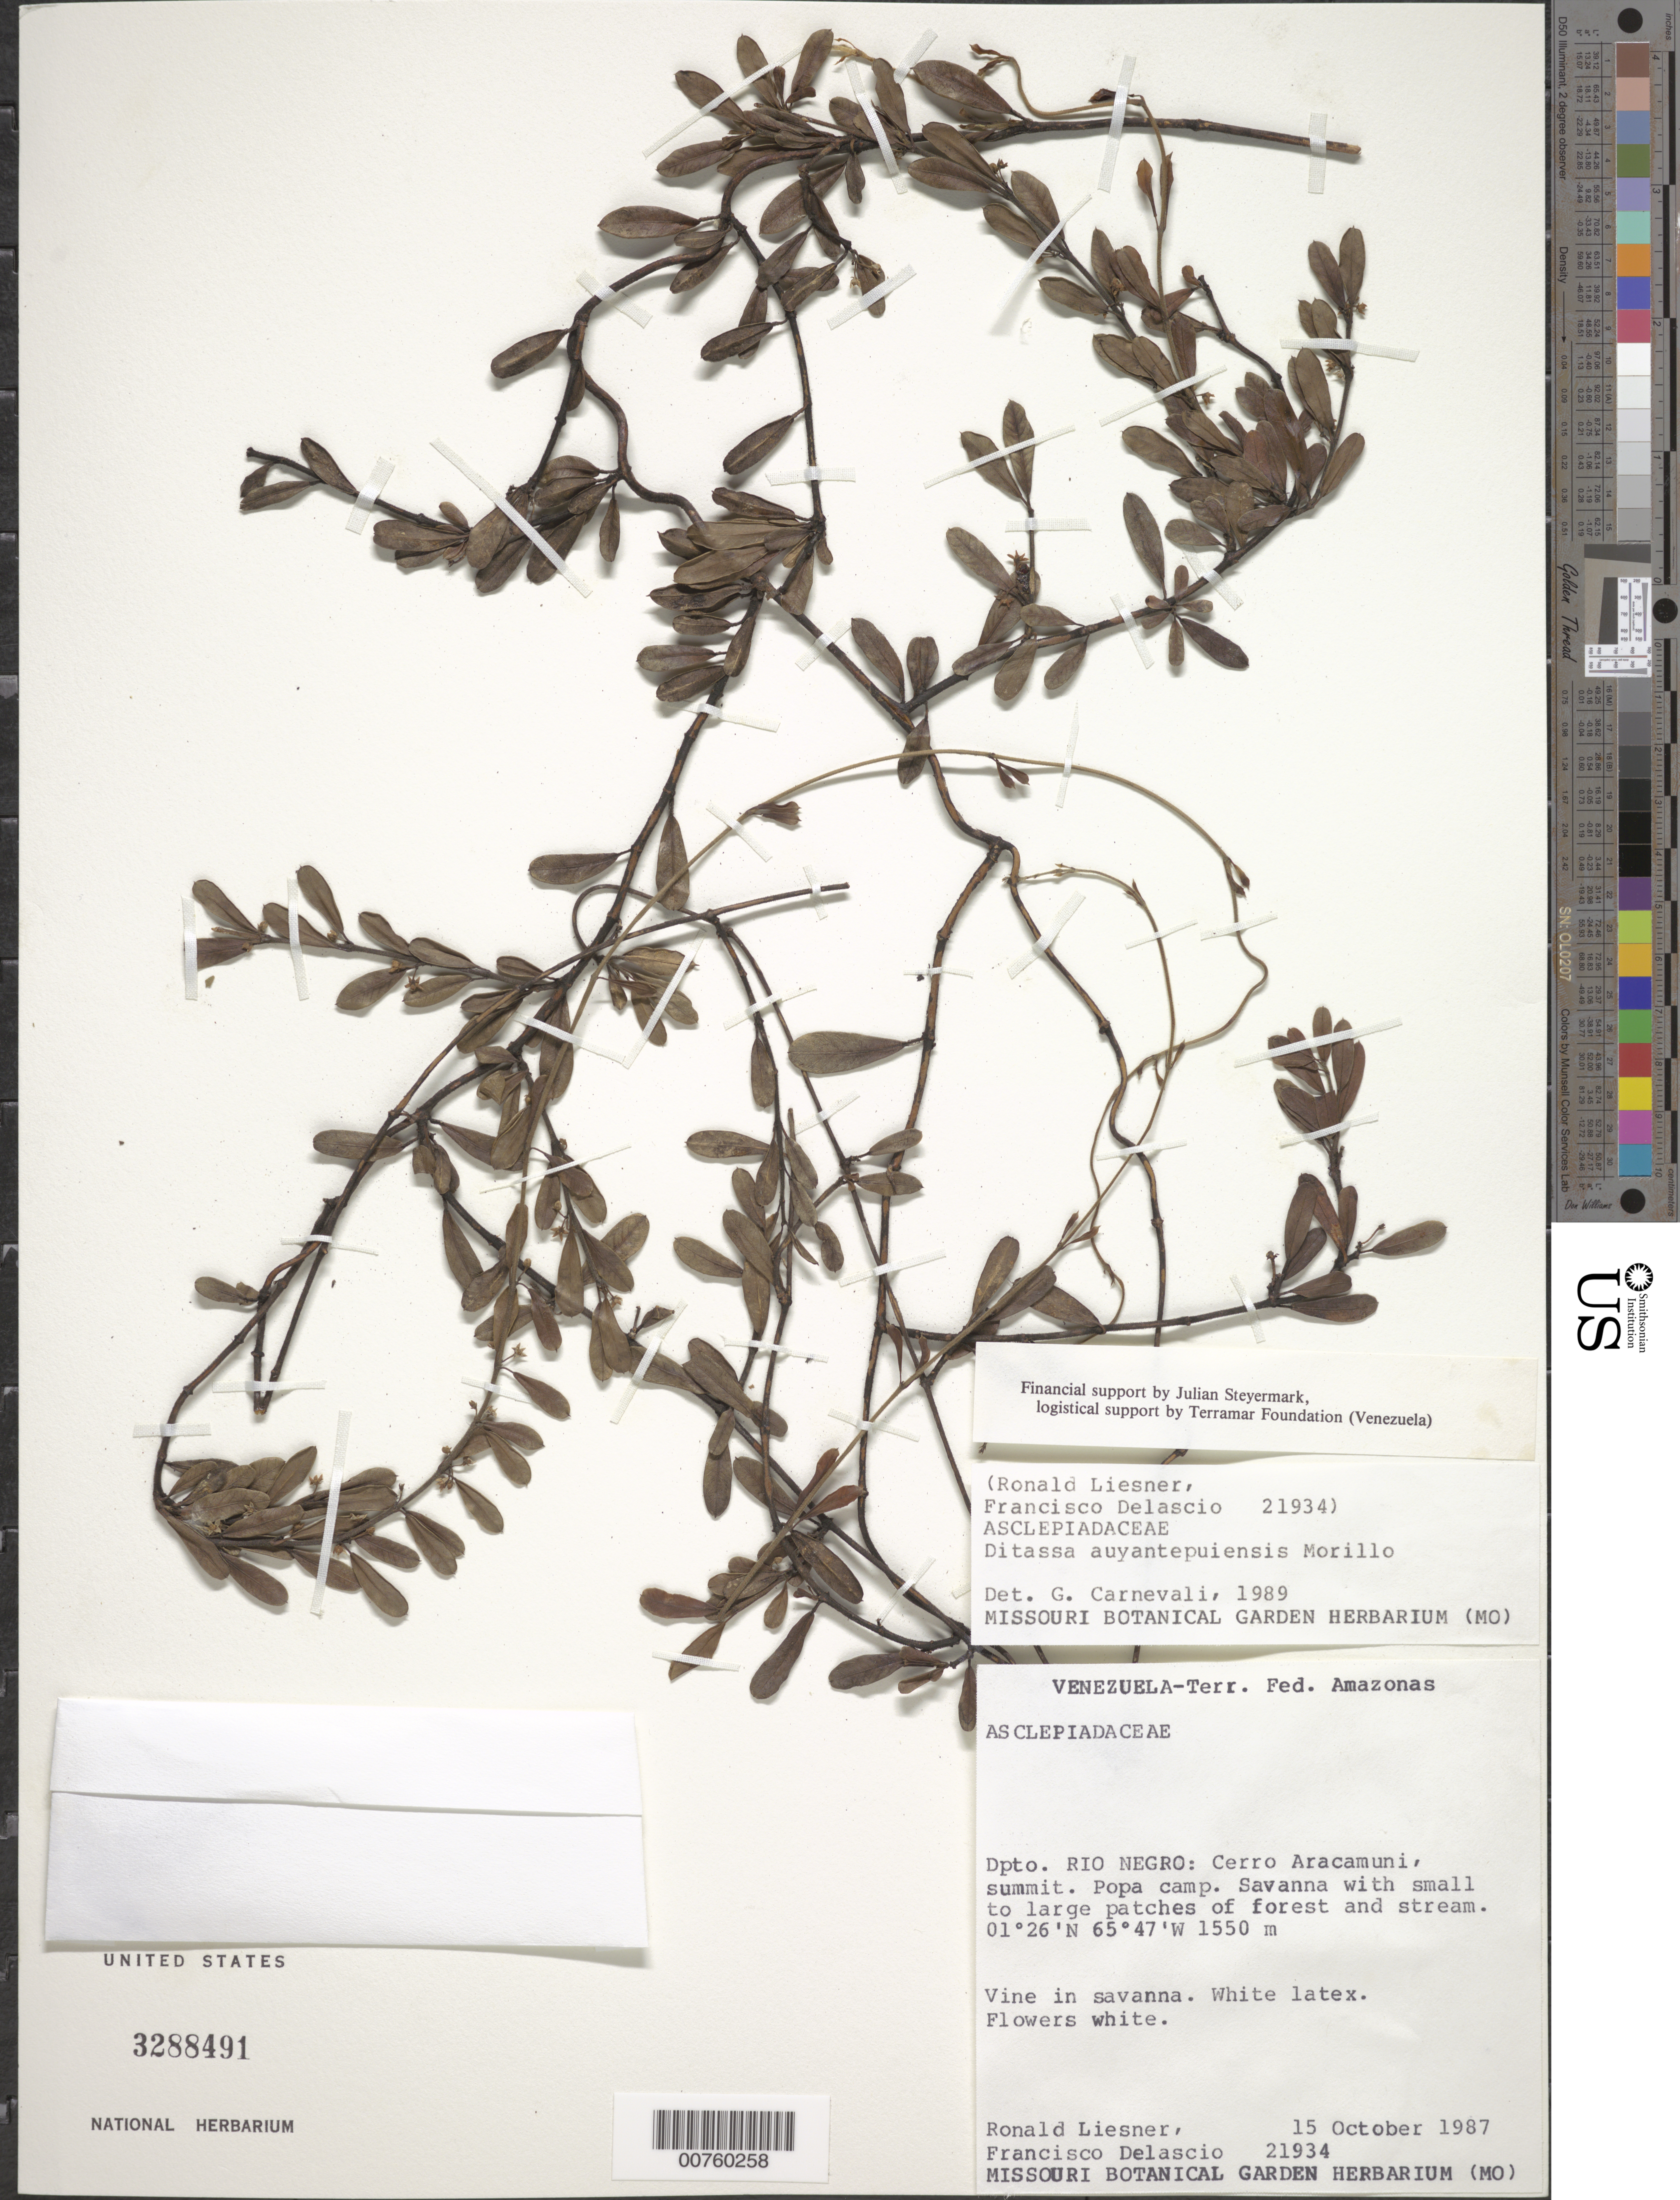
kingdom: Plantae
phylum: Tracheophyta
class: Magnoliopsida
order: Gentianales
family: Apocynaceae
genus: Ditassa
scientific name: Ditassa auyantepuiensis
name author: (Steyerm.) Morillo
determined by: Morillo, G. N.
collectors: R. L. Liesner & F. Delascio C.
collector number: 21934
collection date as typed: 15-Oct-87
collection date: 1987-10-15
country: Venezuela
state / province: Amazonas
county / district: Río Negro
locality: Cerro Aracamuni, Popa camp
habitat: Summit; savanna with small to large patches of forest and stream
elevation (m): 1550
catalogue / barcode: US 3288491